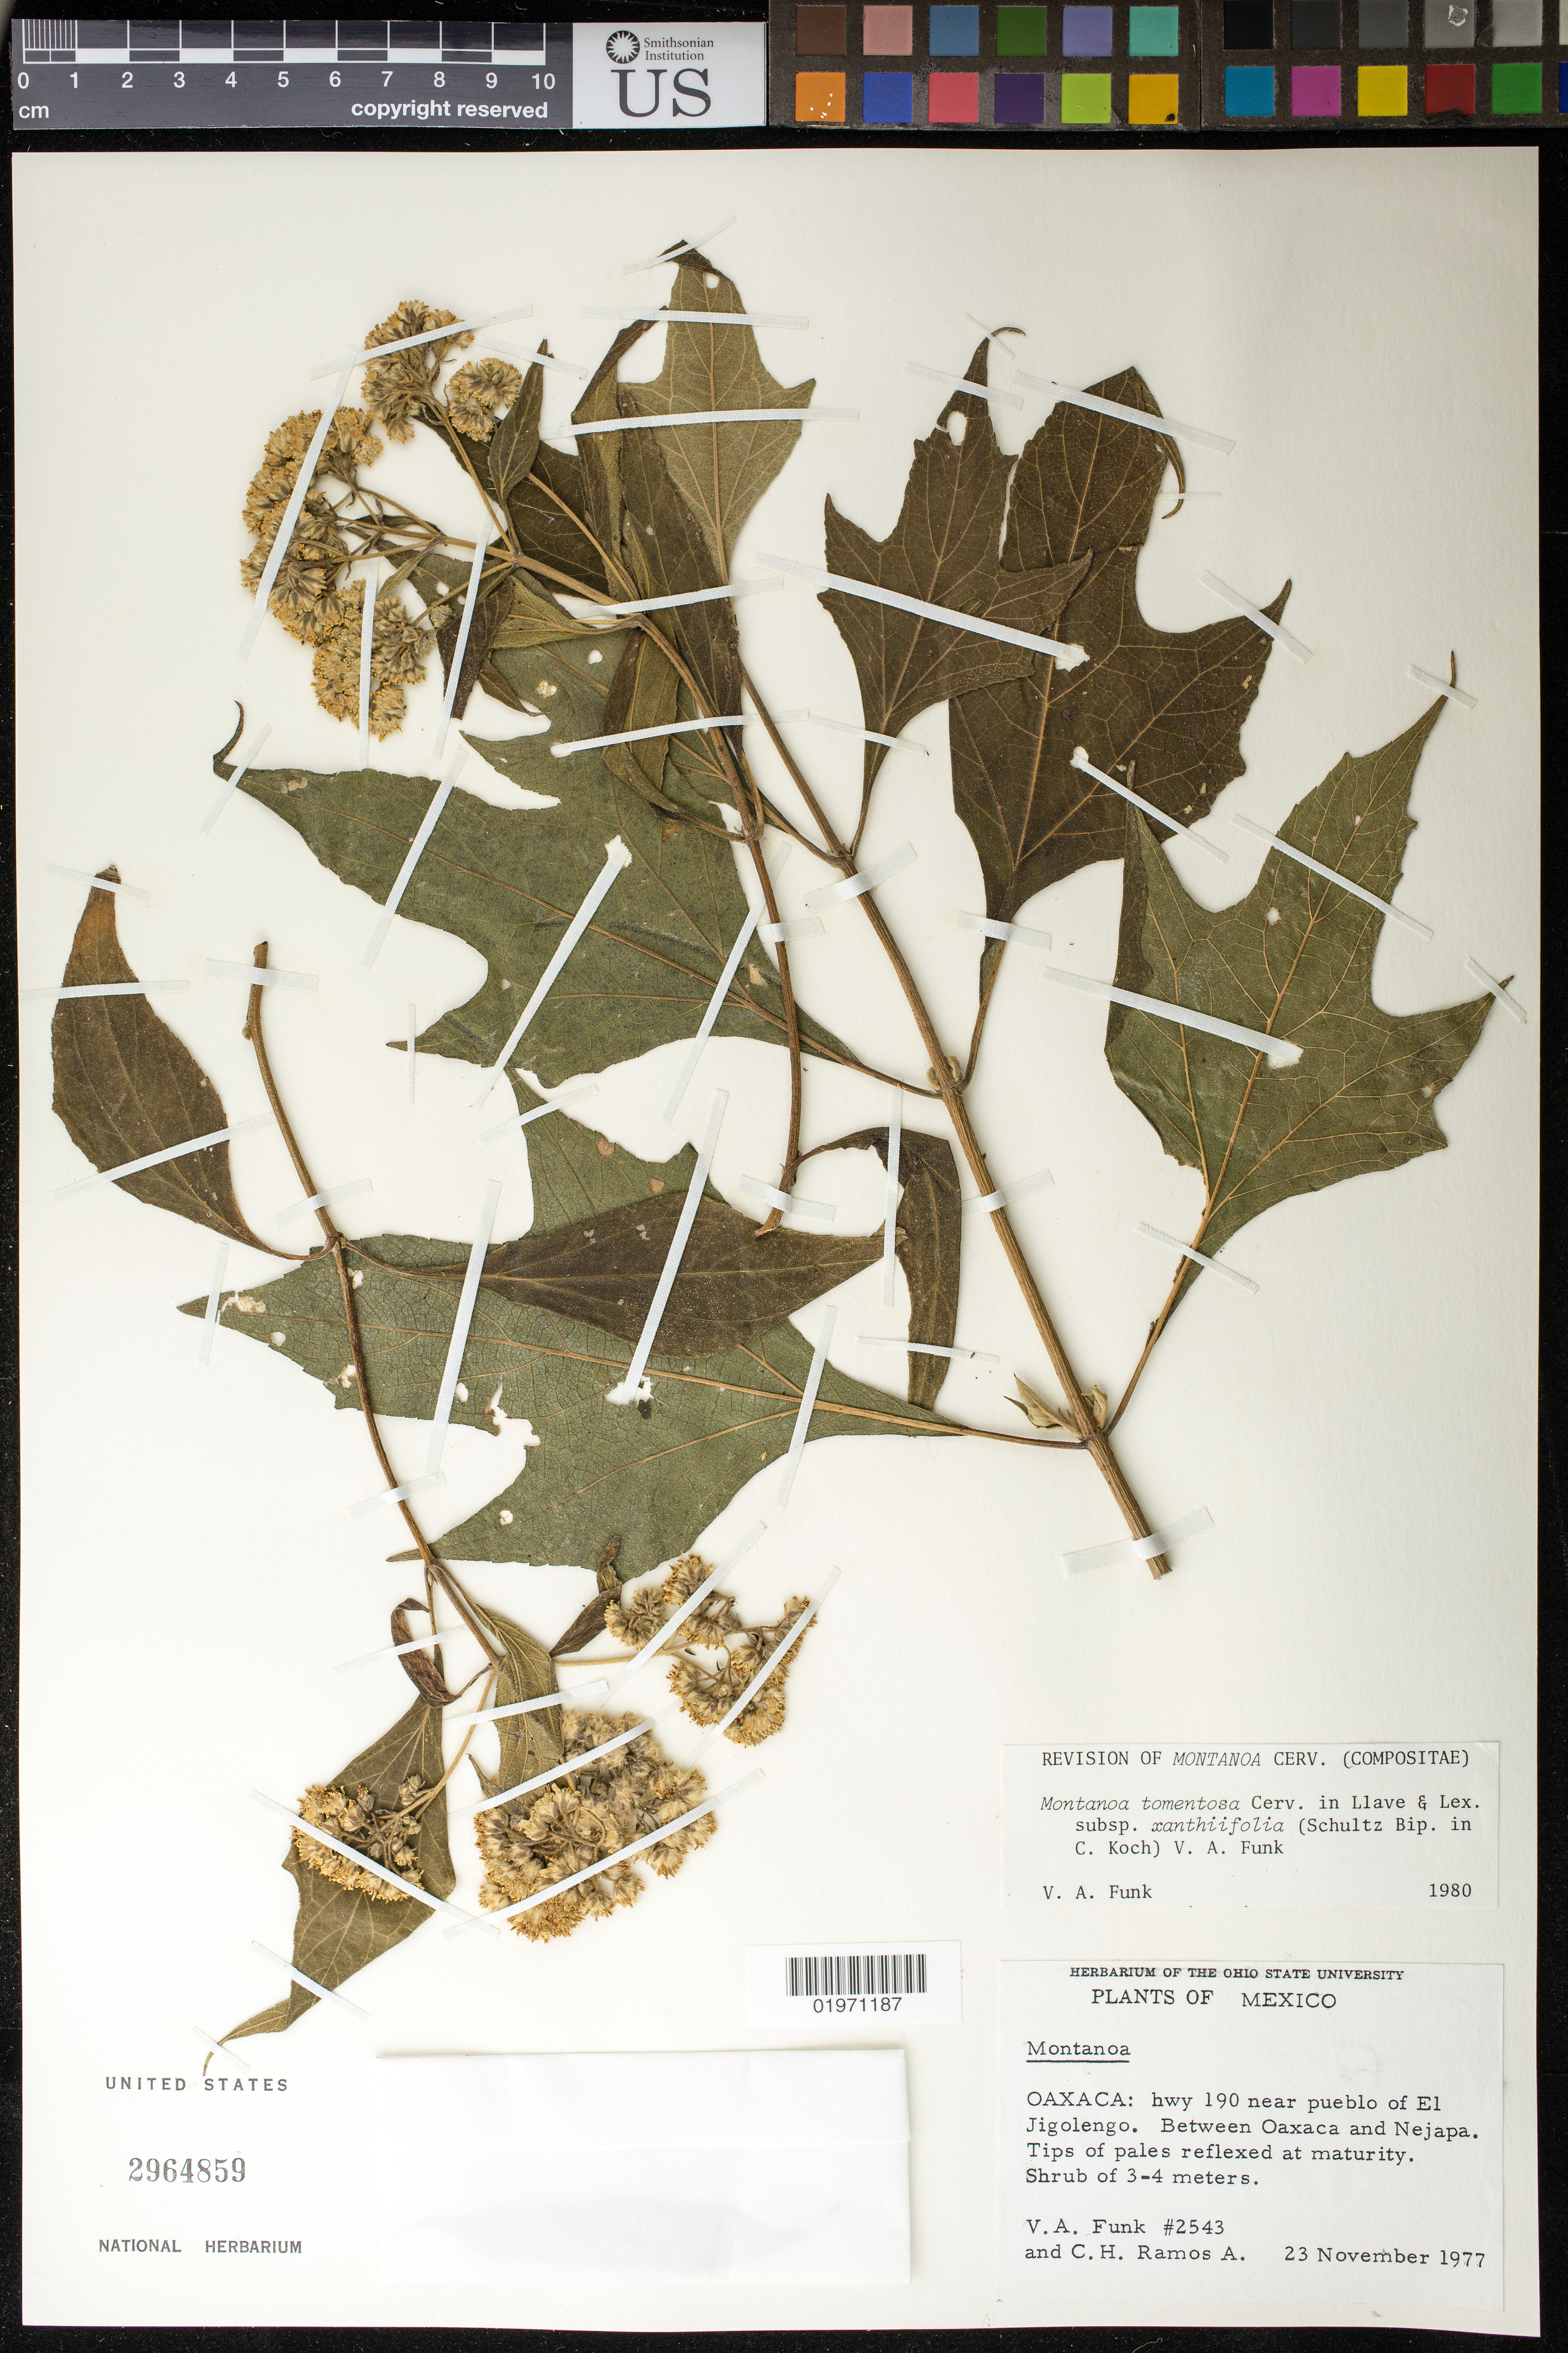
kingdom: Plantae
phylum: Tracheophyta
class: Magnoliopsida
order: Asterales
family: Asteraceae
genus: Montanoa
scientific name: Montanoa tomentosa subsp. xanthiifolia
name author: (Sch. Bip. in C. Koch) V.A. Funk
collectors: V. Funk & C. H. Ramos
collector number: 2543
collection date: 1977-11-23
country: Mexico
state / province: Oaxaca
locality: Hwy 190 near pueblo of El Jigolengo; between Oaxaca and Nejapa.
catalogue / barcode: US 2964859